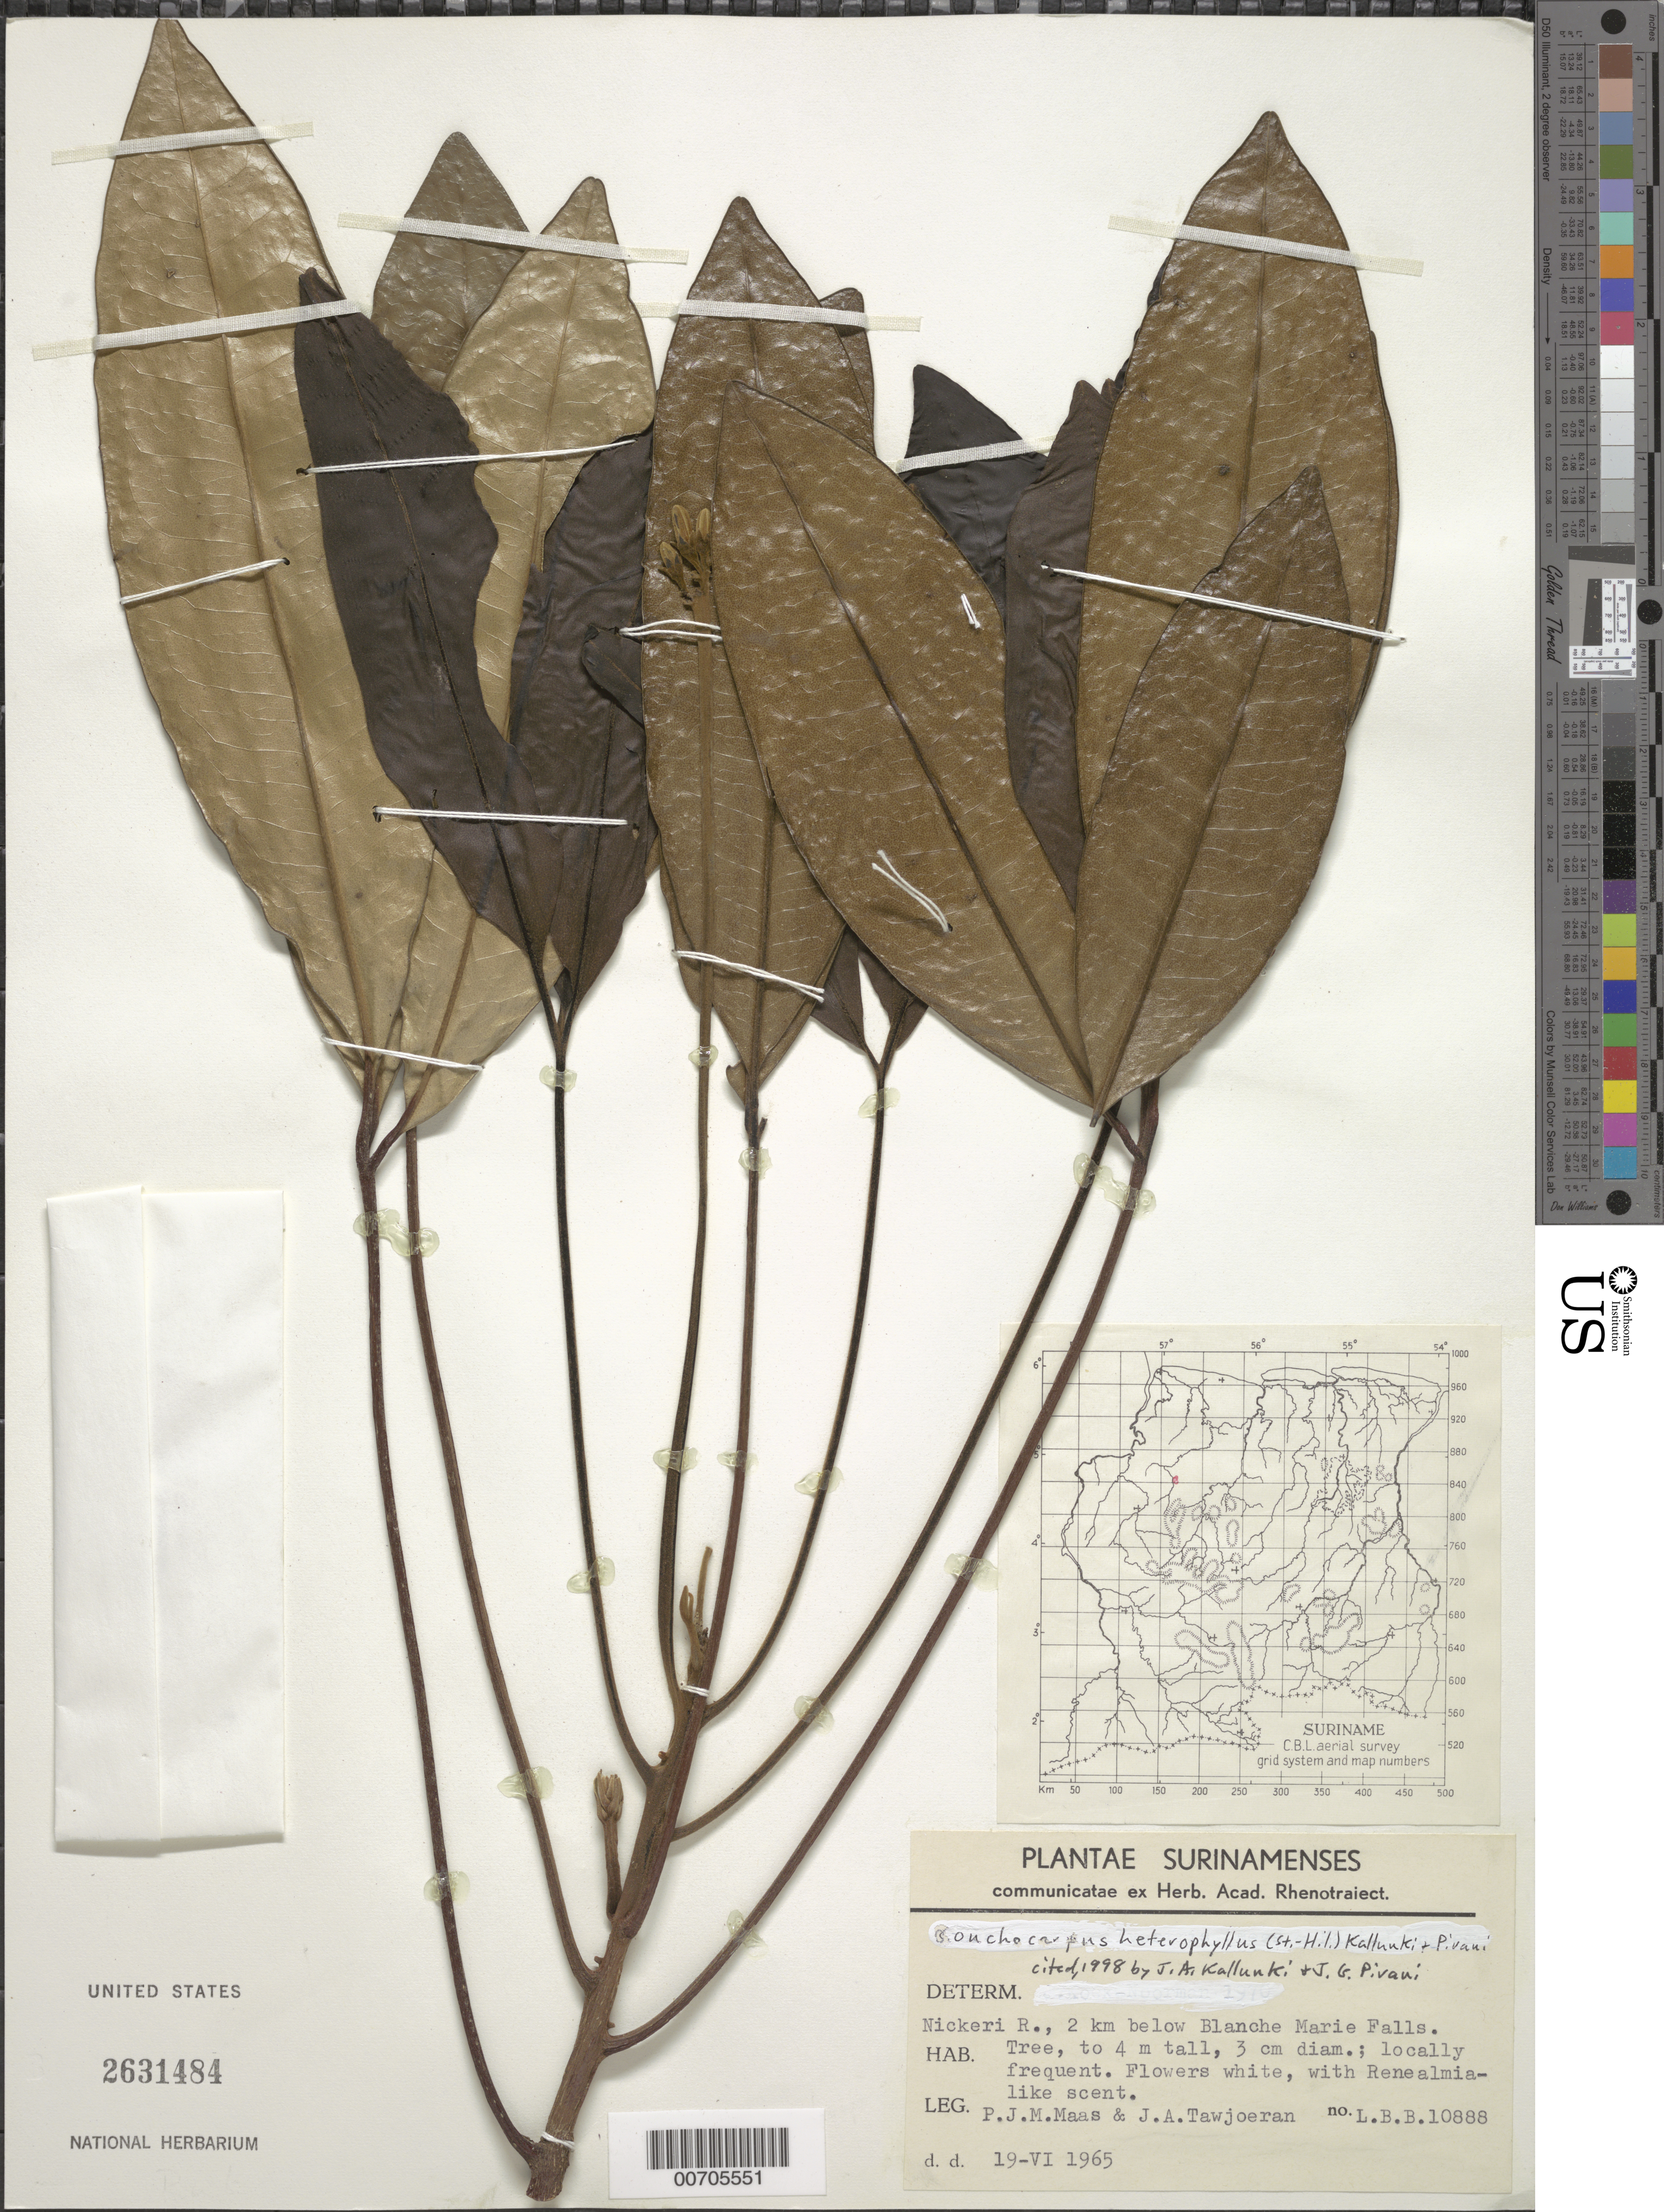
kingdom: Plantae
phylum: Tracheophyta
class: Magnoliopsida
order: Sapindales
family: Rutaceae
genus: Conchocarpus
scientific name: Conchocarpus heterophyllus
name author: (A. St.-Hil.) Kallunki & Pirani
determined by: Kallunki, Jacquelyn A.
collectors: P. Maas & J. Tawjoeran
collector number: LBB 10888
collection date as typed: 19-Jun-65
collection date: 1965-06-19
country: Suriname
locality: Nickerie R., 2 km below Blanche Marie Falls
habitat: On river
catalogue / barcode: US 2631484